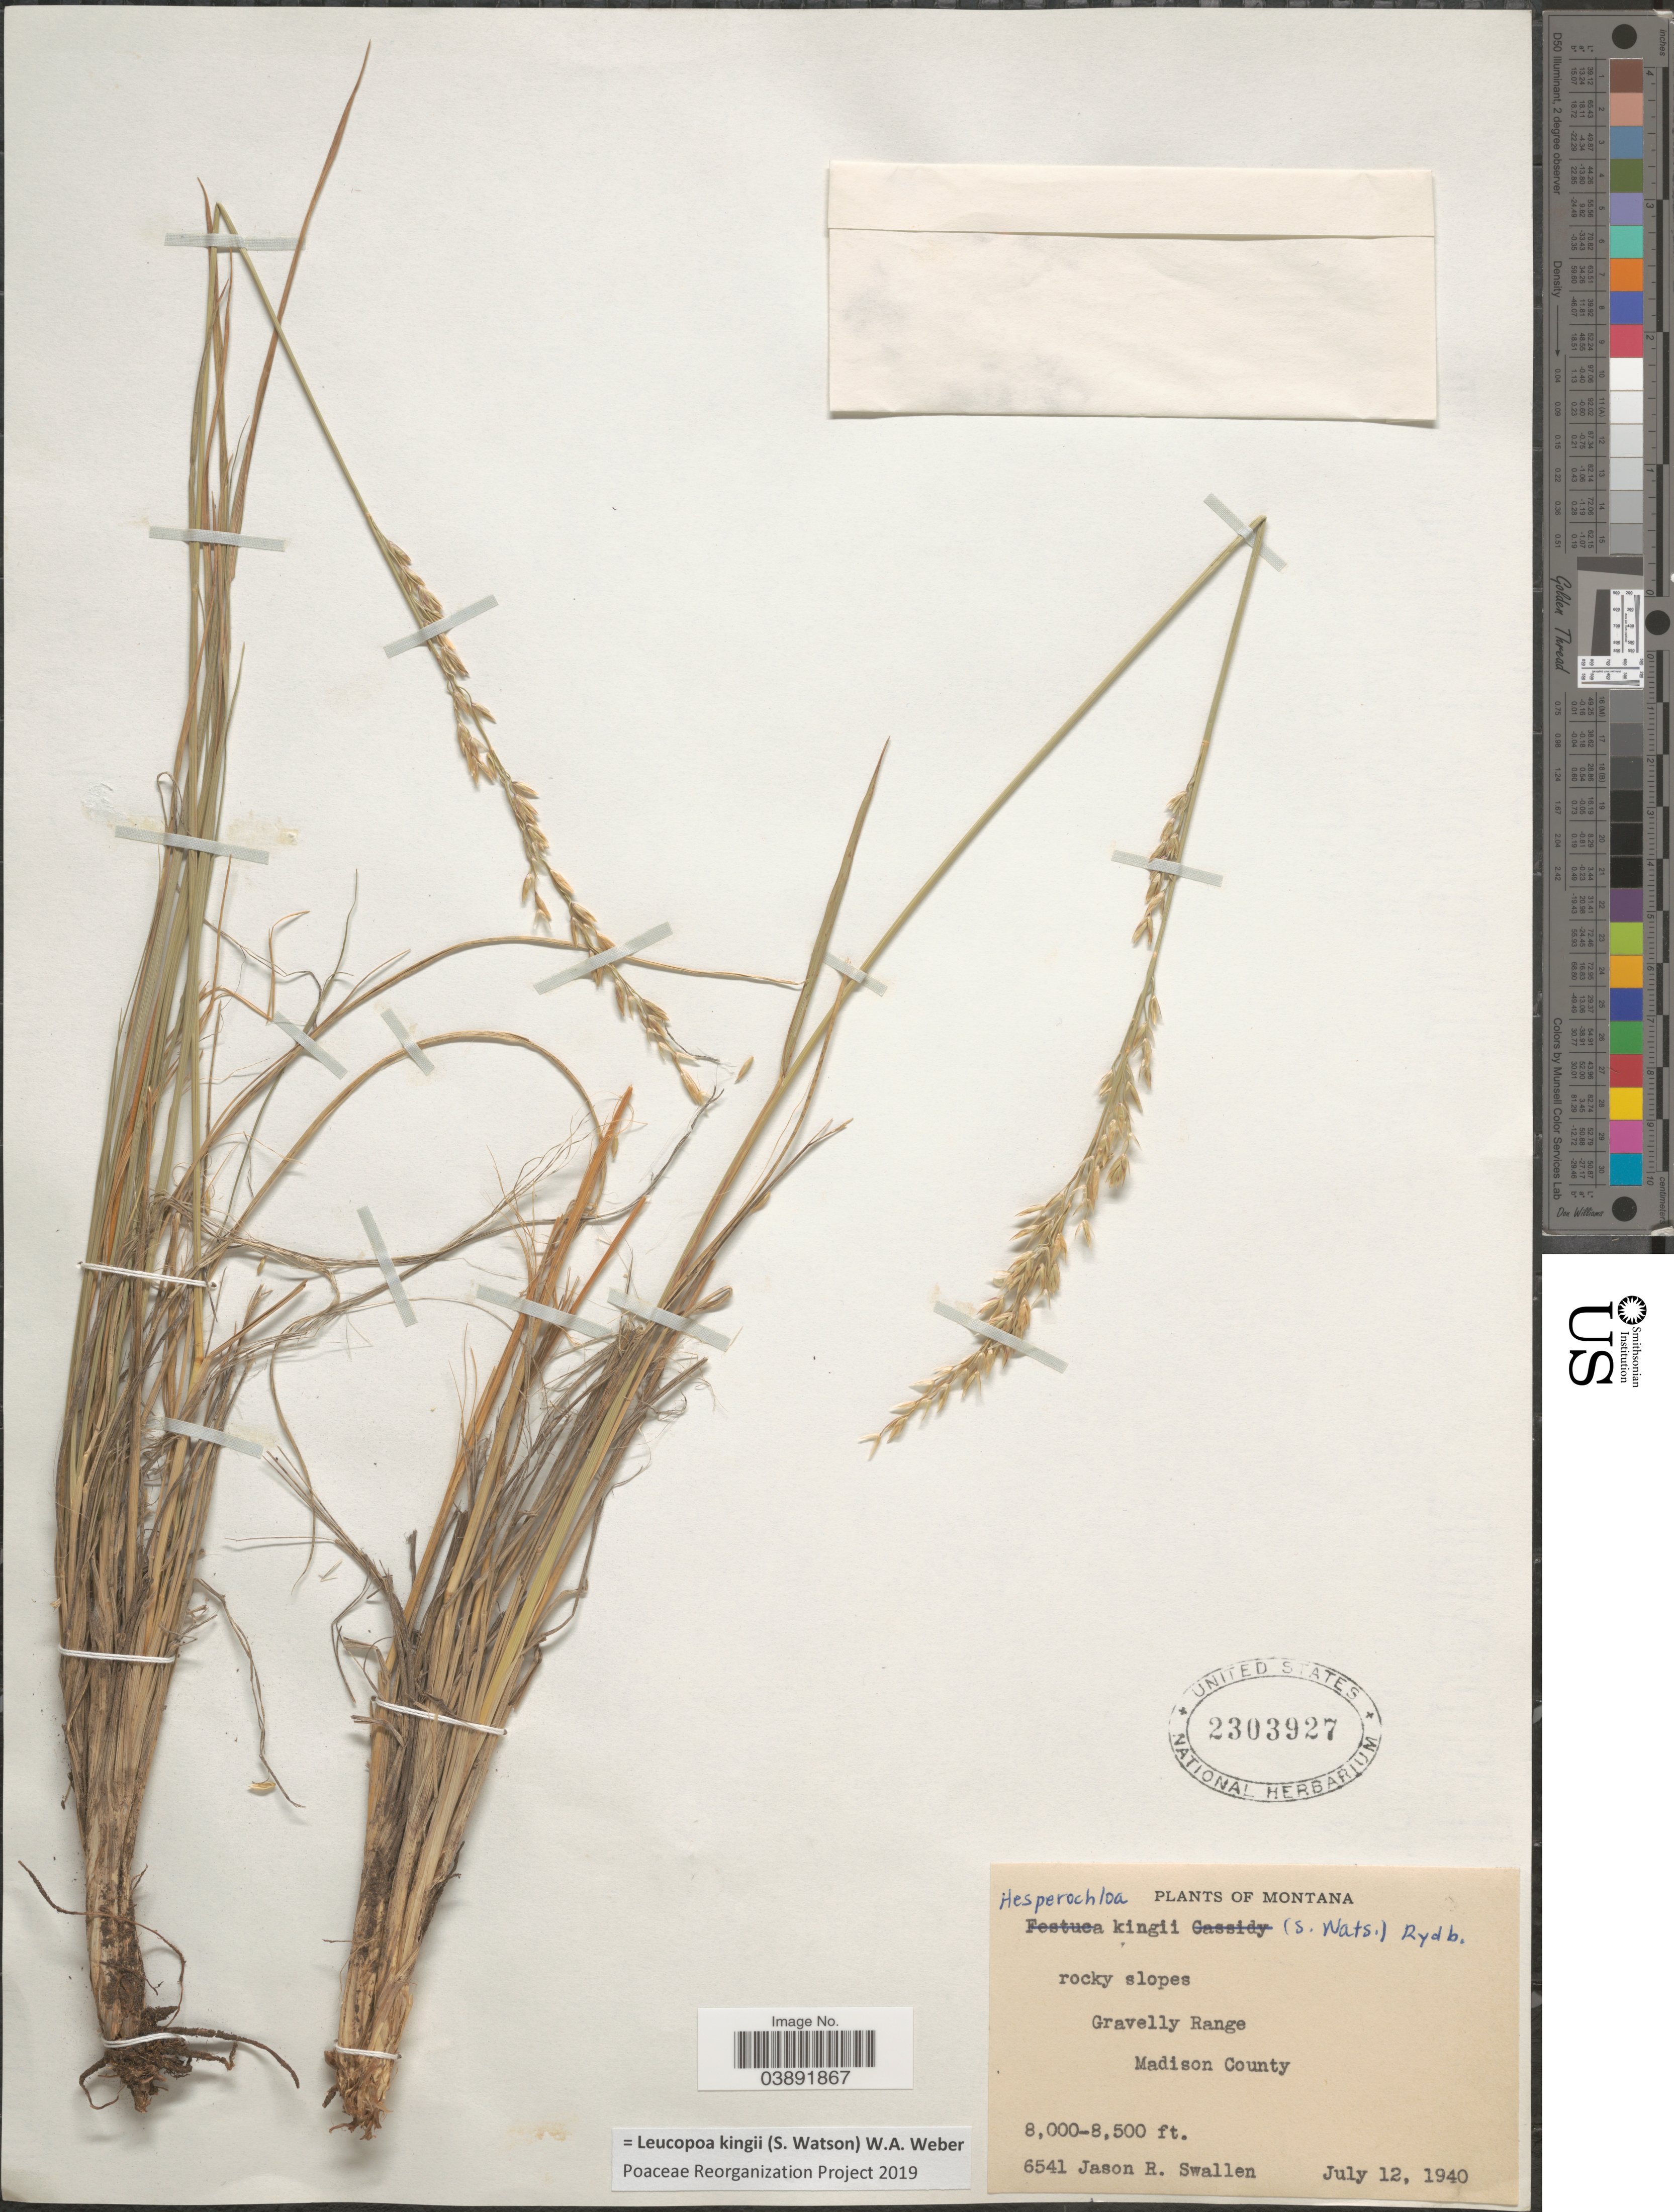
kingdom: Plantae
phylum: Tracheophyta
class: Liliopsida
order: Poales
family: Poaceae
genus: Hesperochloa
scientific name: Hesperochloa kingii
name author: (S. Watson) Rydb.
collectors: J. R. Swallen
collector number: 6541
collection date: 1940-07-12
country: United States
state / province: Montana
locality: Gravelly Range. Madison County.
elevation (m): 2438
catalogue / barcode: US 2303927